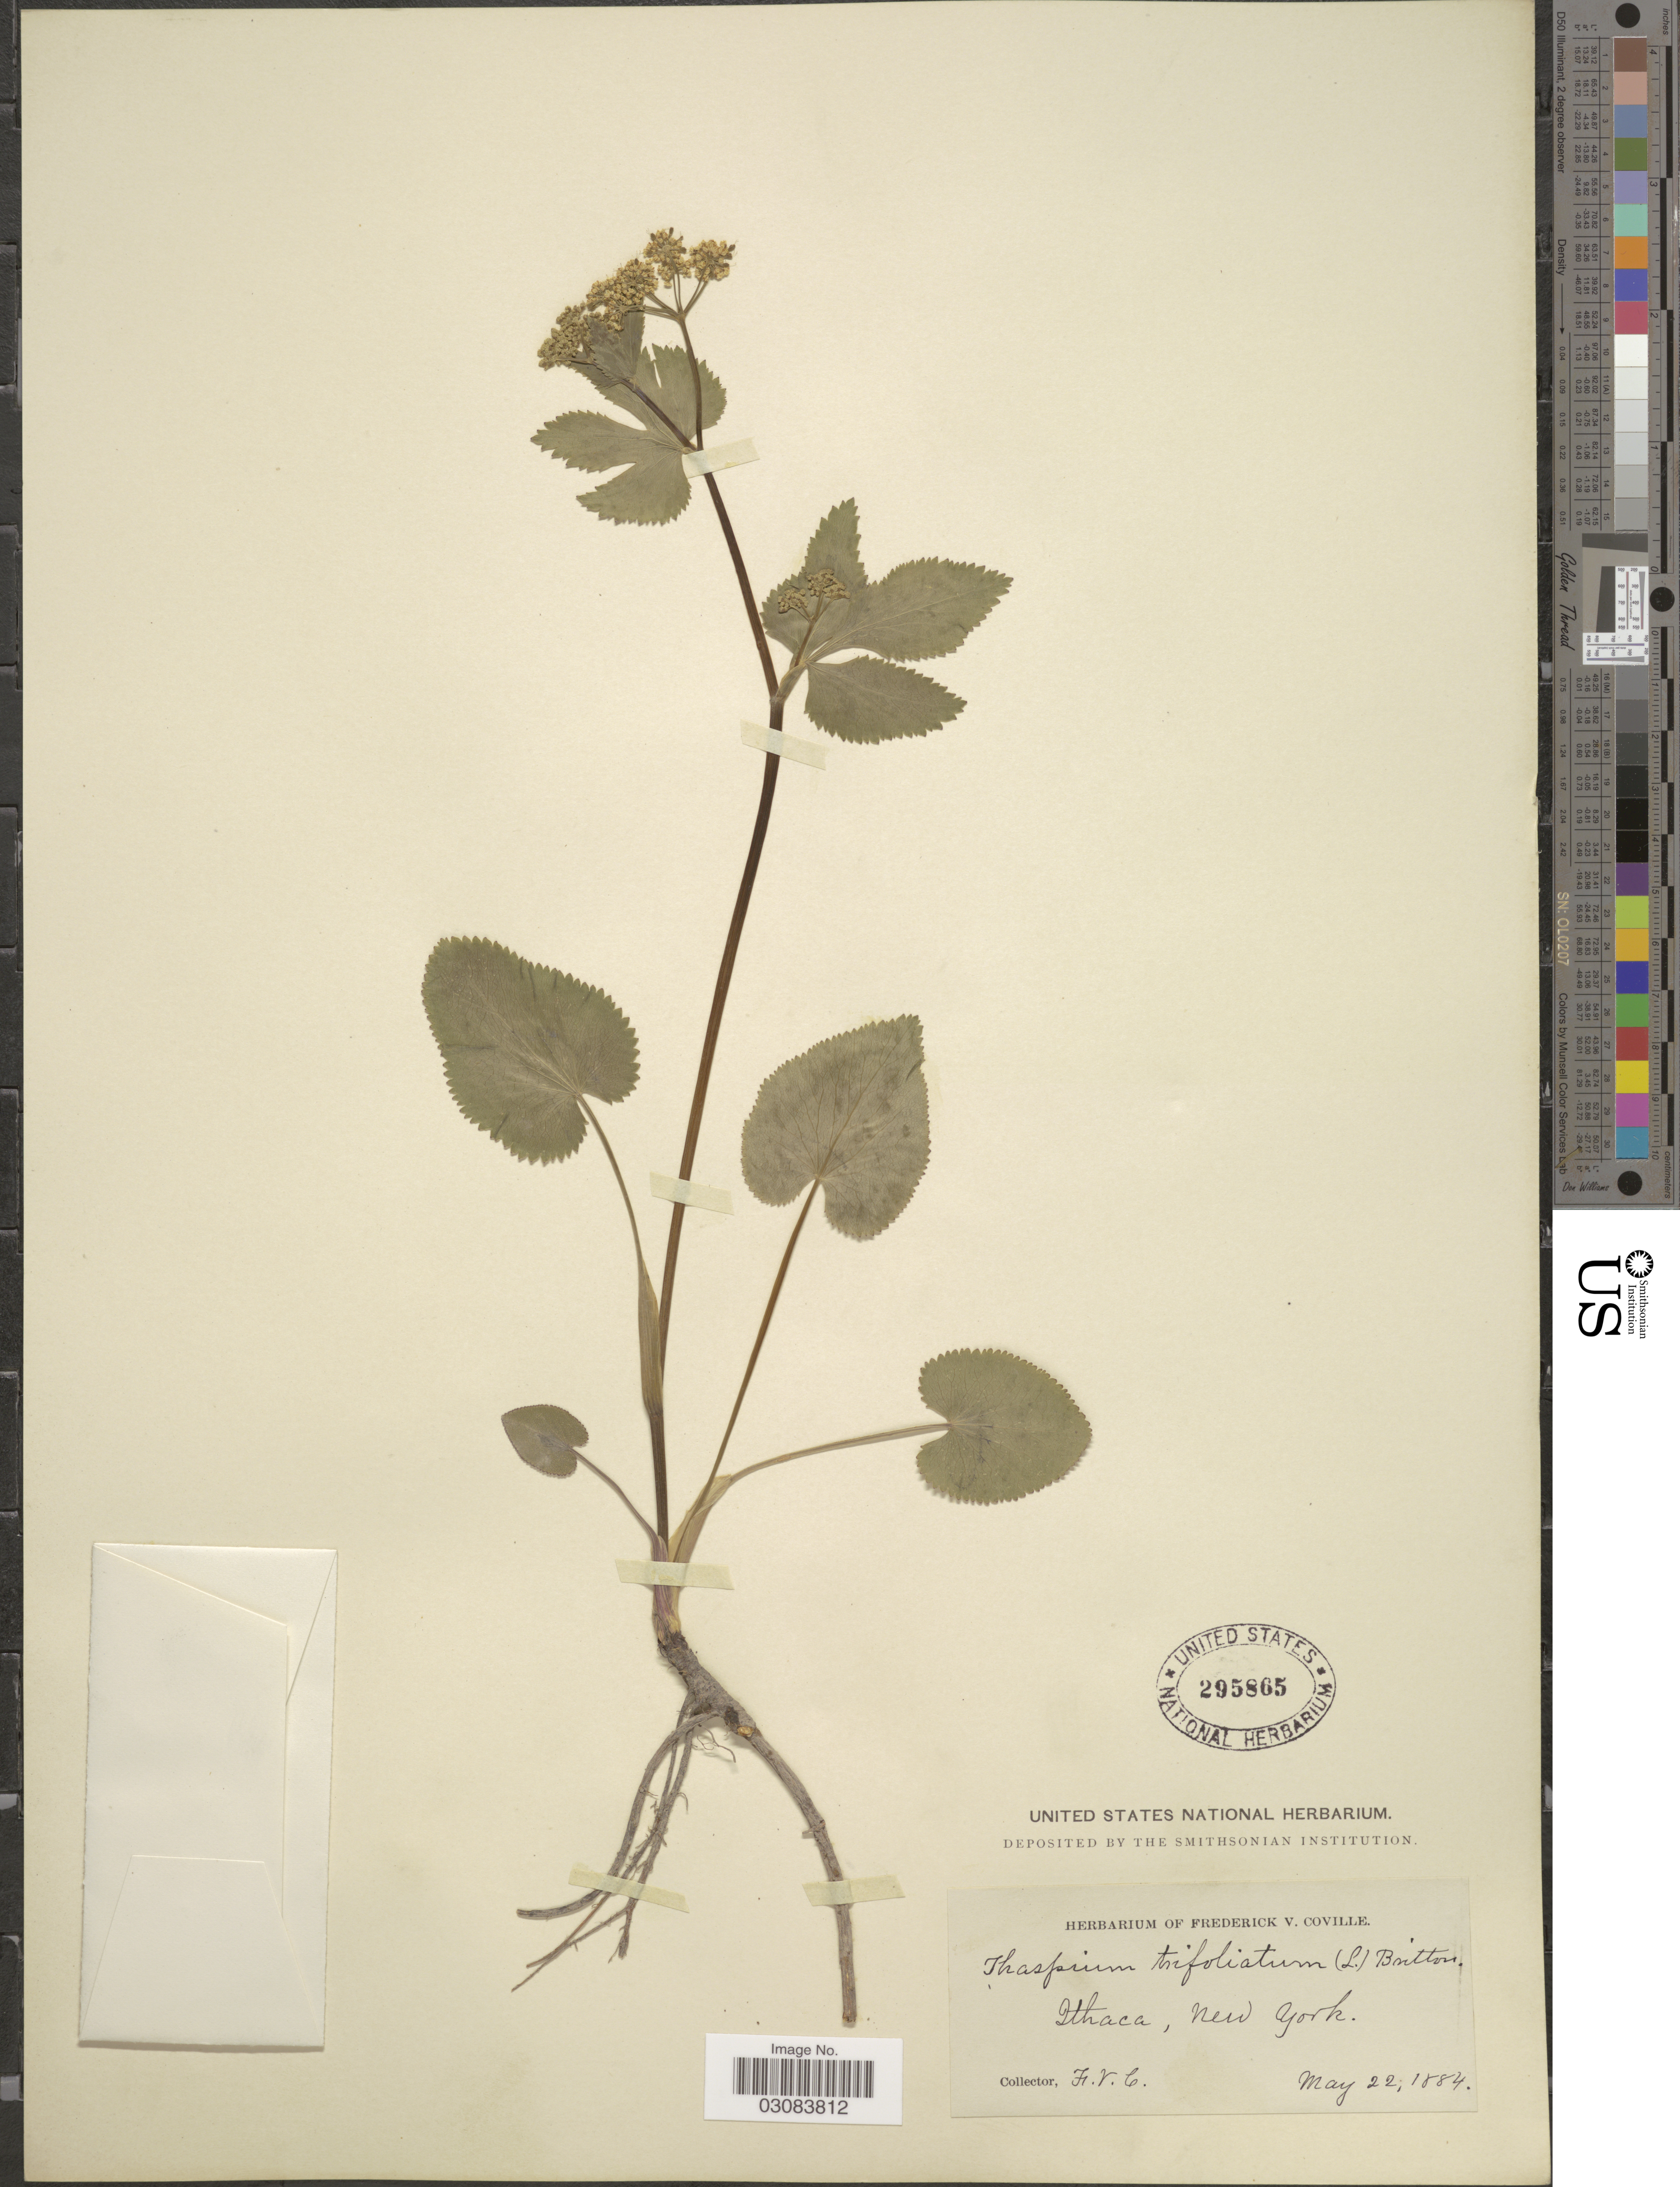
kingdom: Plantae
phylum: Tracheophyta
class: Magnoliopsida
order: Apiales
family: Apiaceae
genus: Zizia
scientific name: Zizia aptera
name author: (A. Gray) Fernald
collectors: F. V. Coville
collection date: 1884-05-22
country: United States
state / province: New York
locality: Ithaca.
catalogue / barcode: US 295865